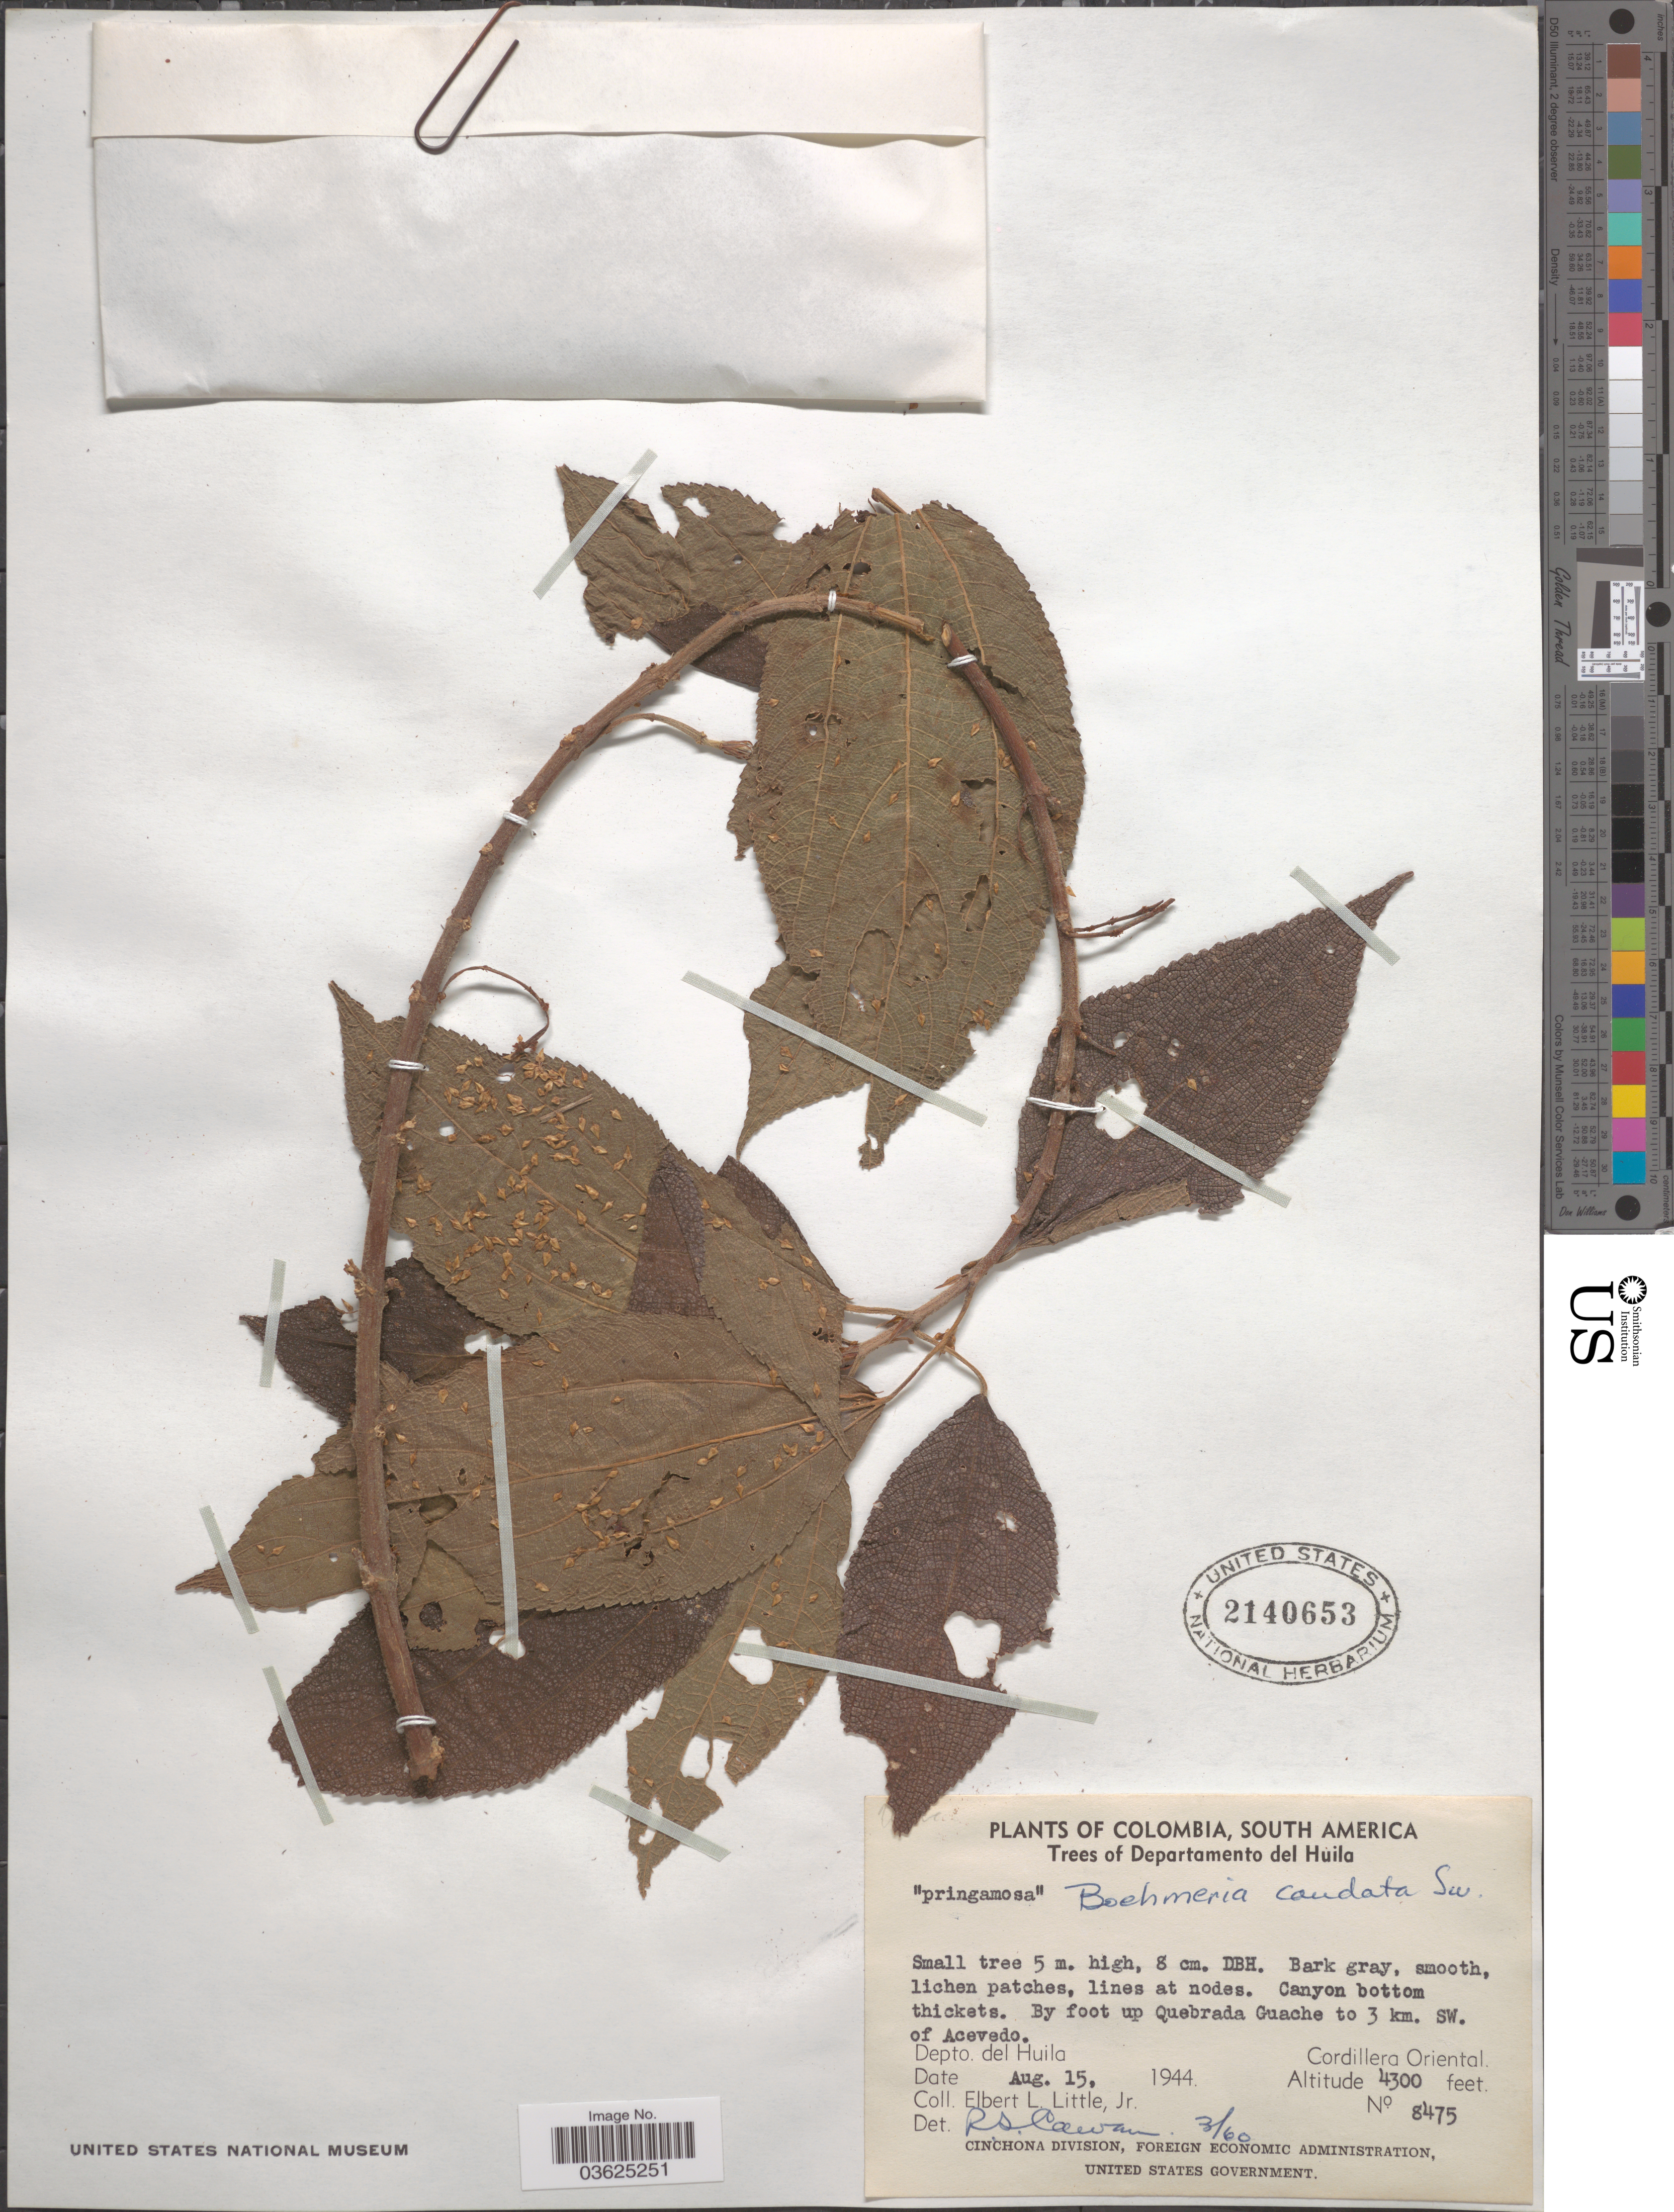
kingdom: Plantae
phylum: Tracheophyta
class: Magnoliopsida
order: Rosales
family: Urticaceae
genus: Boehmeria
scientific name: Boehmeria caudata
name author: Sw.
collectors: E. L. Little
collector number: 8475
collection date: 1944-08-15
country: Colombia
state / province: Huila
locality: Departamento del Huila. By foot up Quebrada Guache to 3 km. SW. of Acevedo. Depto. del Huila. Cordillera Oriental.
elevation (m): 1311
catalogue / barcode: US 2140653